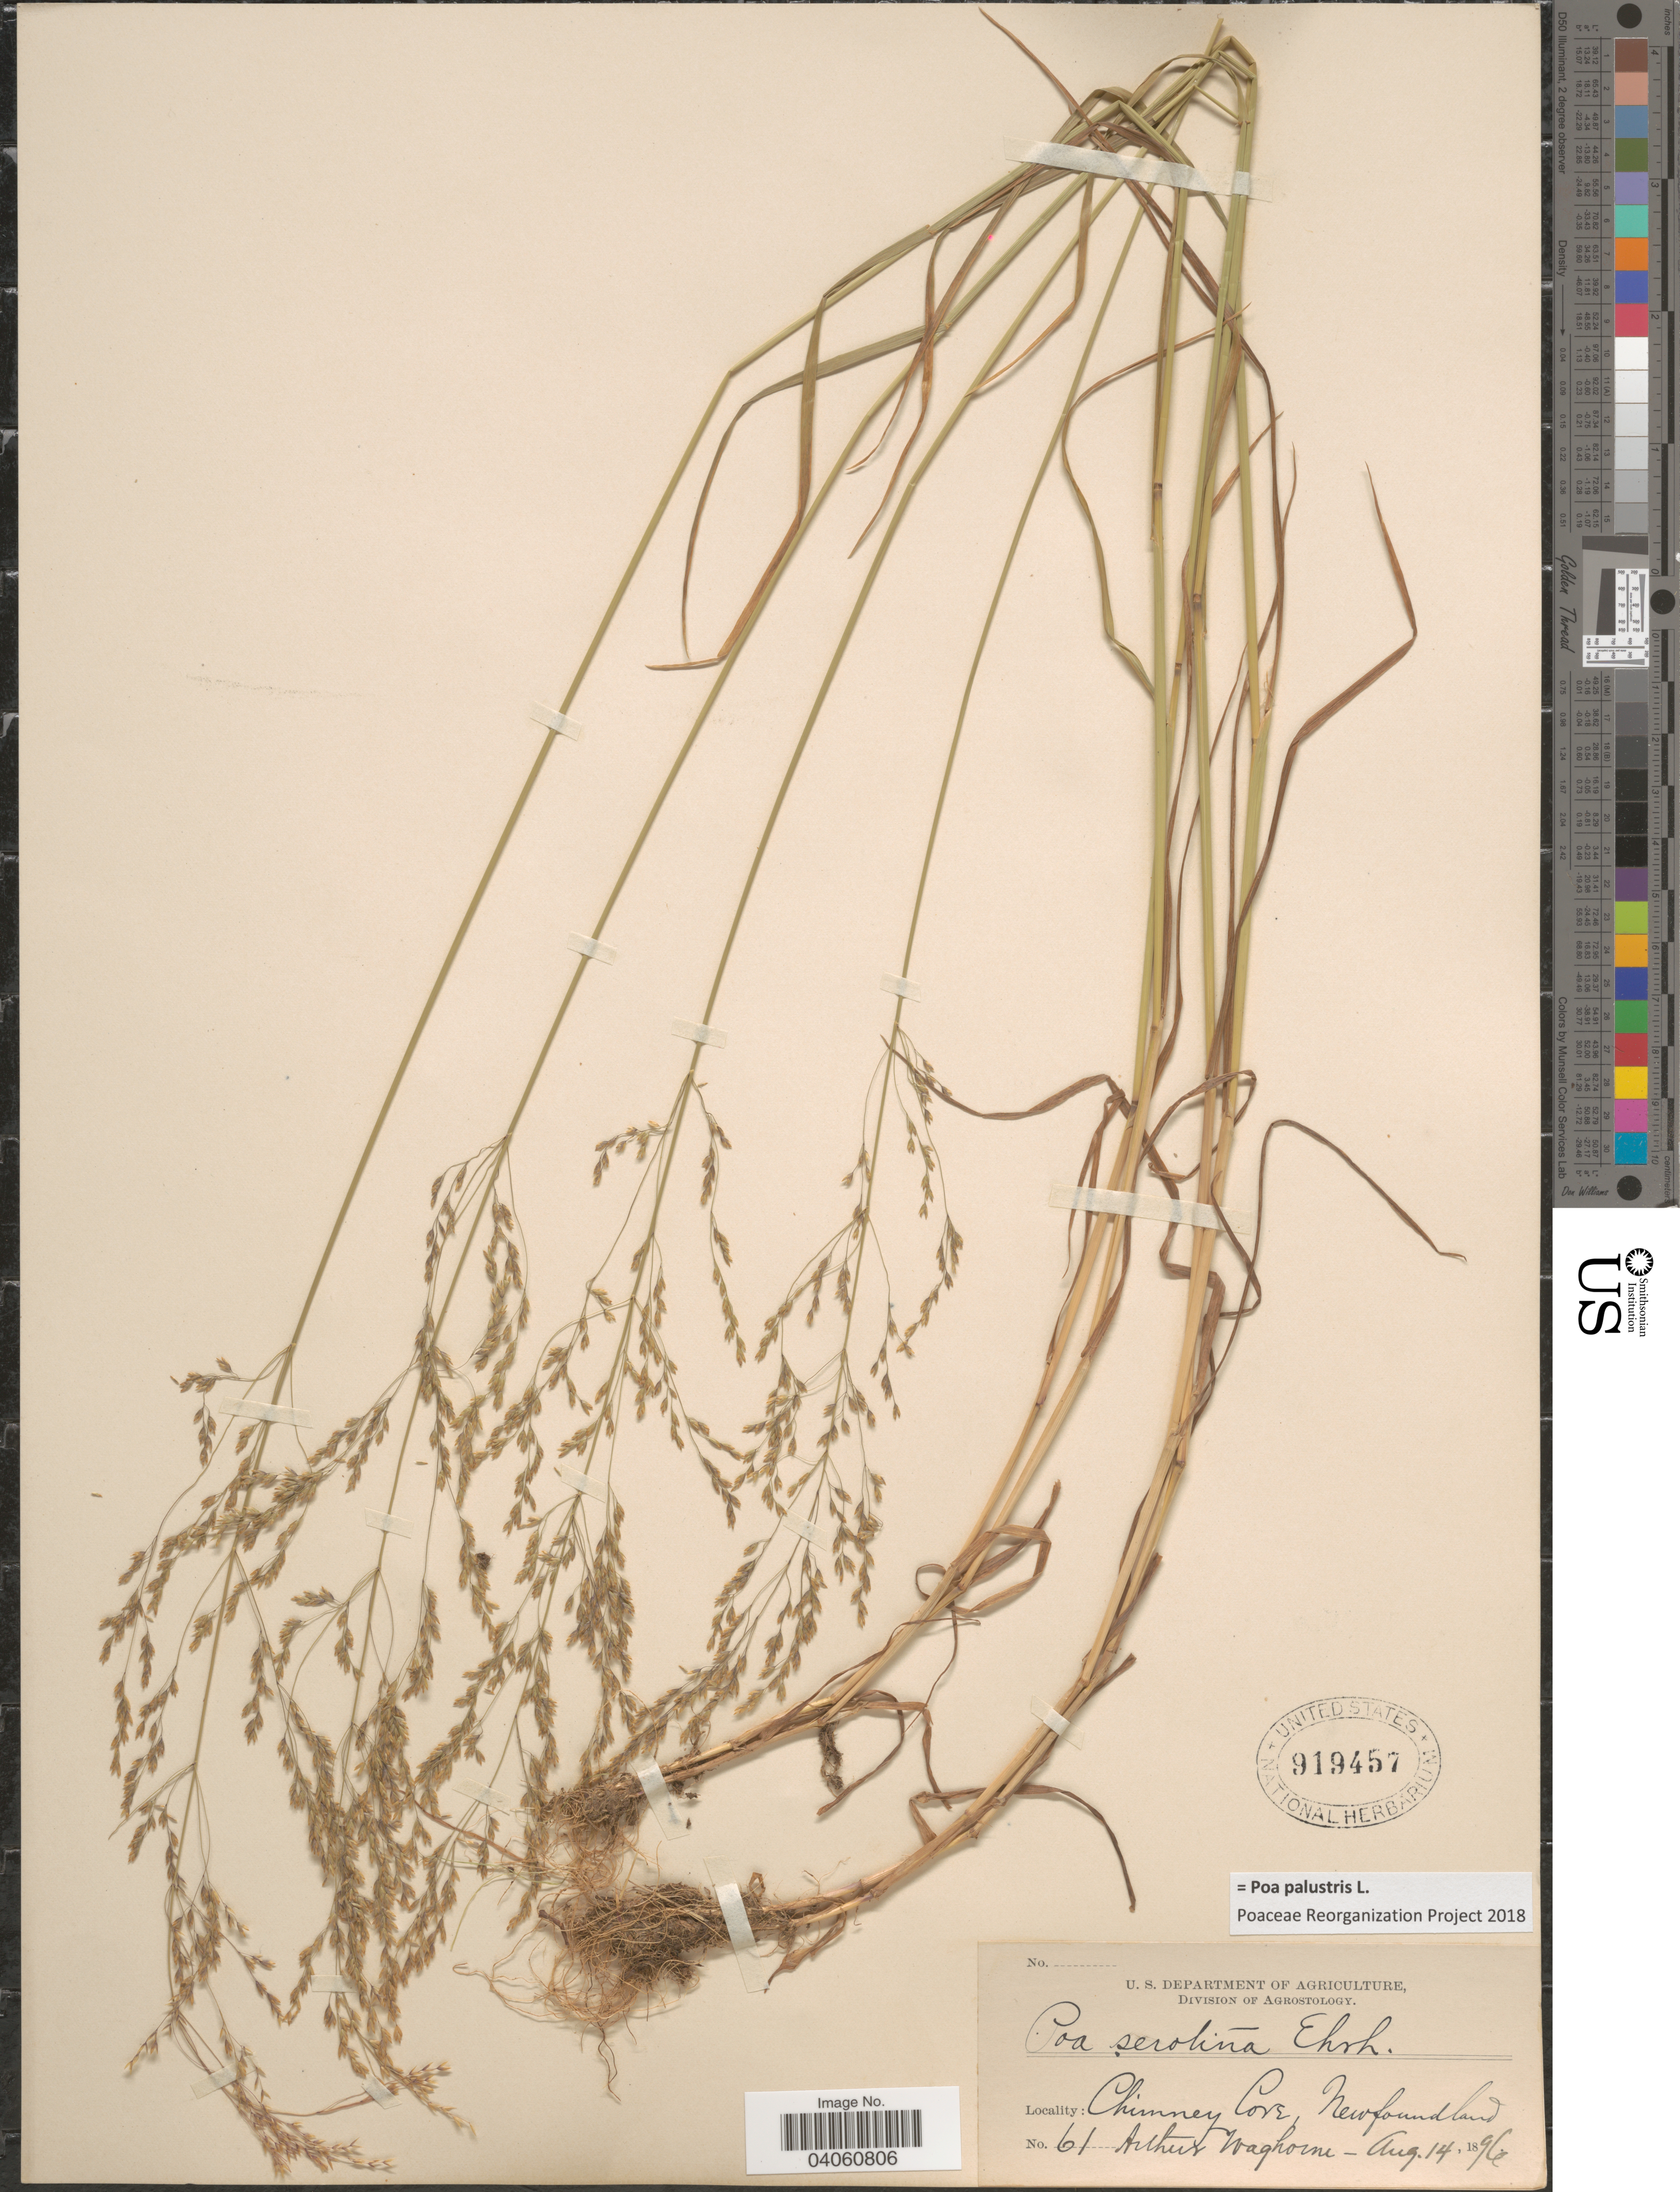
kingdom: Plantae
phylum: Tracheophyta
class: Liliopsida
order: Poales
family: Poaceae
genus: Poa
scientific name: Poa palustris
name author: L.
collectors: A. Waghorne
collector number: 61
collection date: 1896-08-14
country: Canada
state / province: Newfoundland and Labrador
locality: Chimney Cove.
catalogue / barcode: US 919457